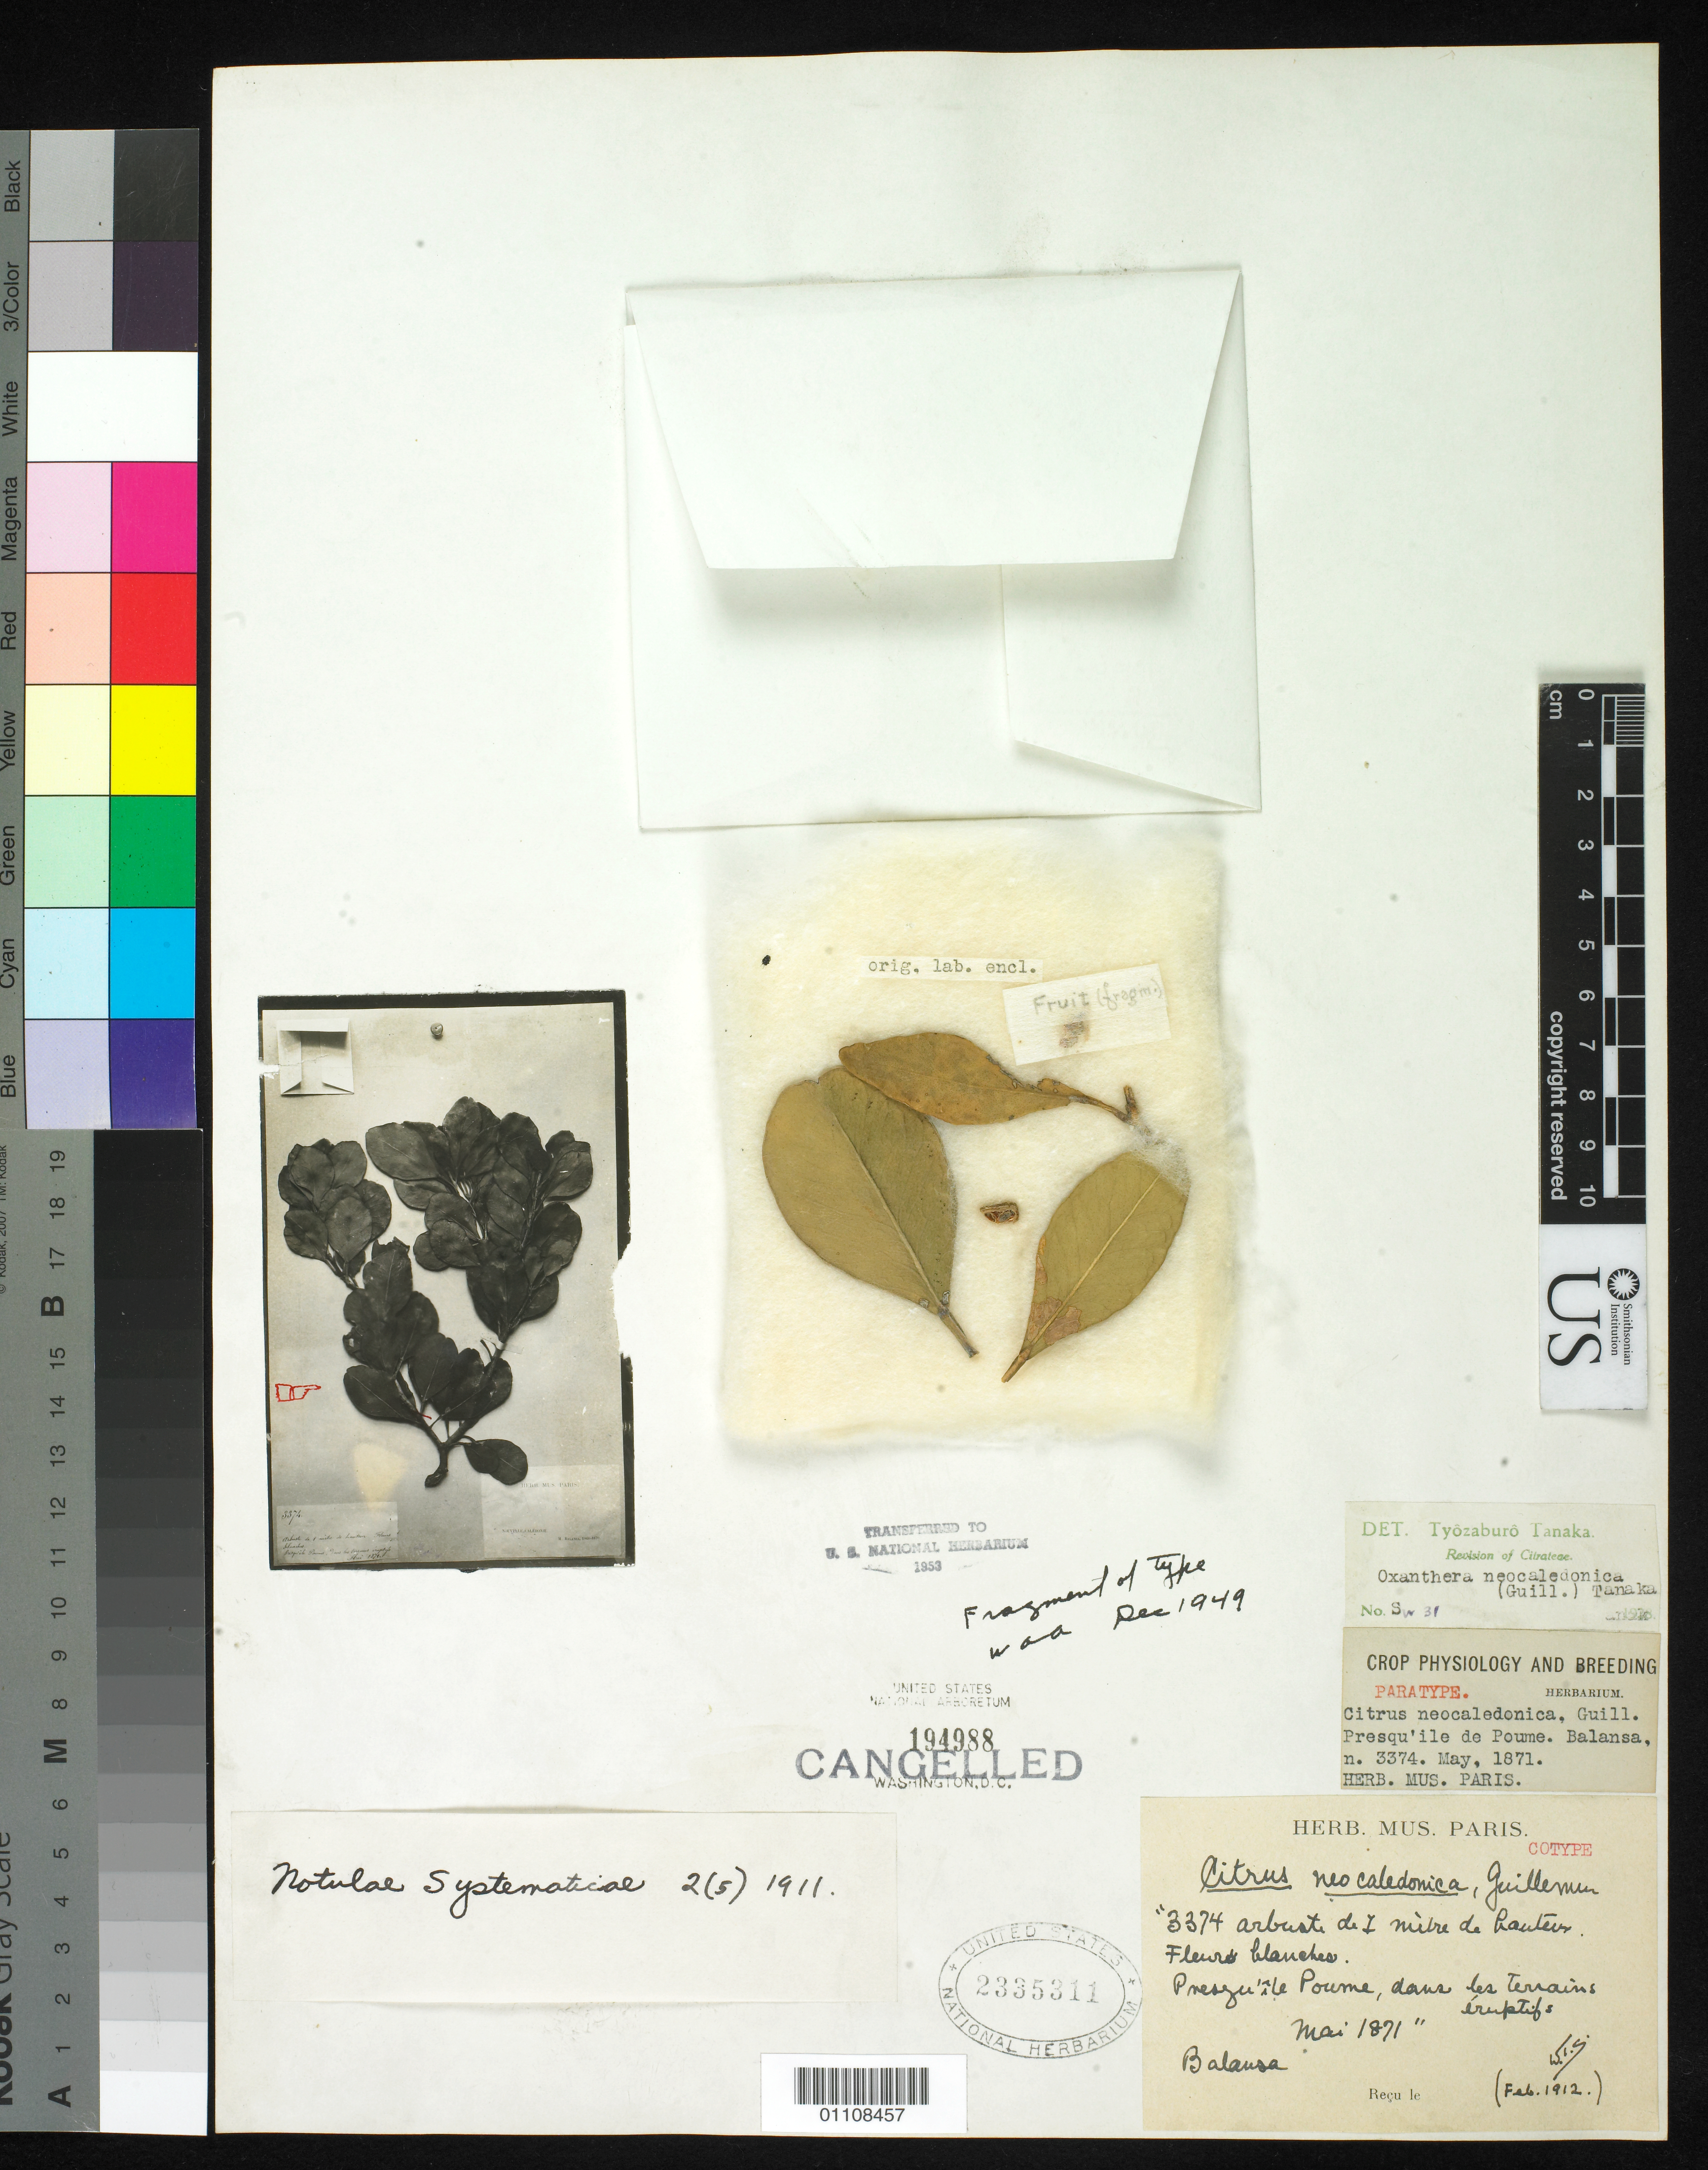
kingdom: Plantae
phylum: Tracheophyta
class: Magnoliopsida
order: Sapindales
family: Rutaceae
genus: Citrus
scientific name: Citrus neocaledonica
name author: Guillaumin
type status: Type Collection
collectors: B. Balansa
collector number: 3374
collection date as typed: May 1871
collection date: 1871-05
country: New Caledonia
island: New Caledonia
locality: Presqu'Île de Poume.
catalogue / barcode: US 233531